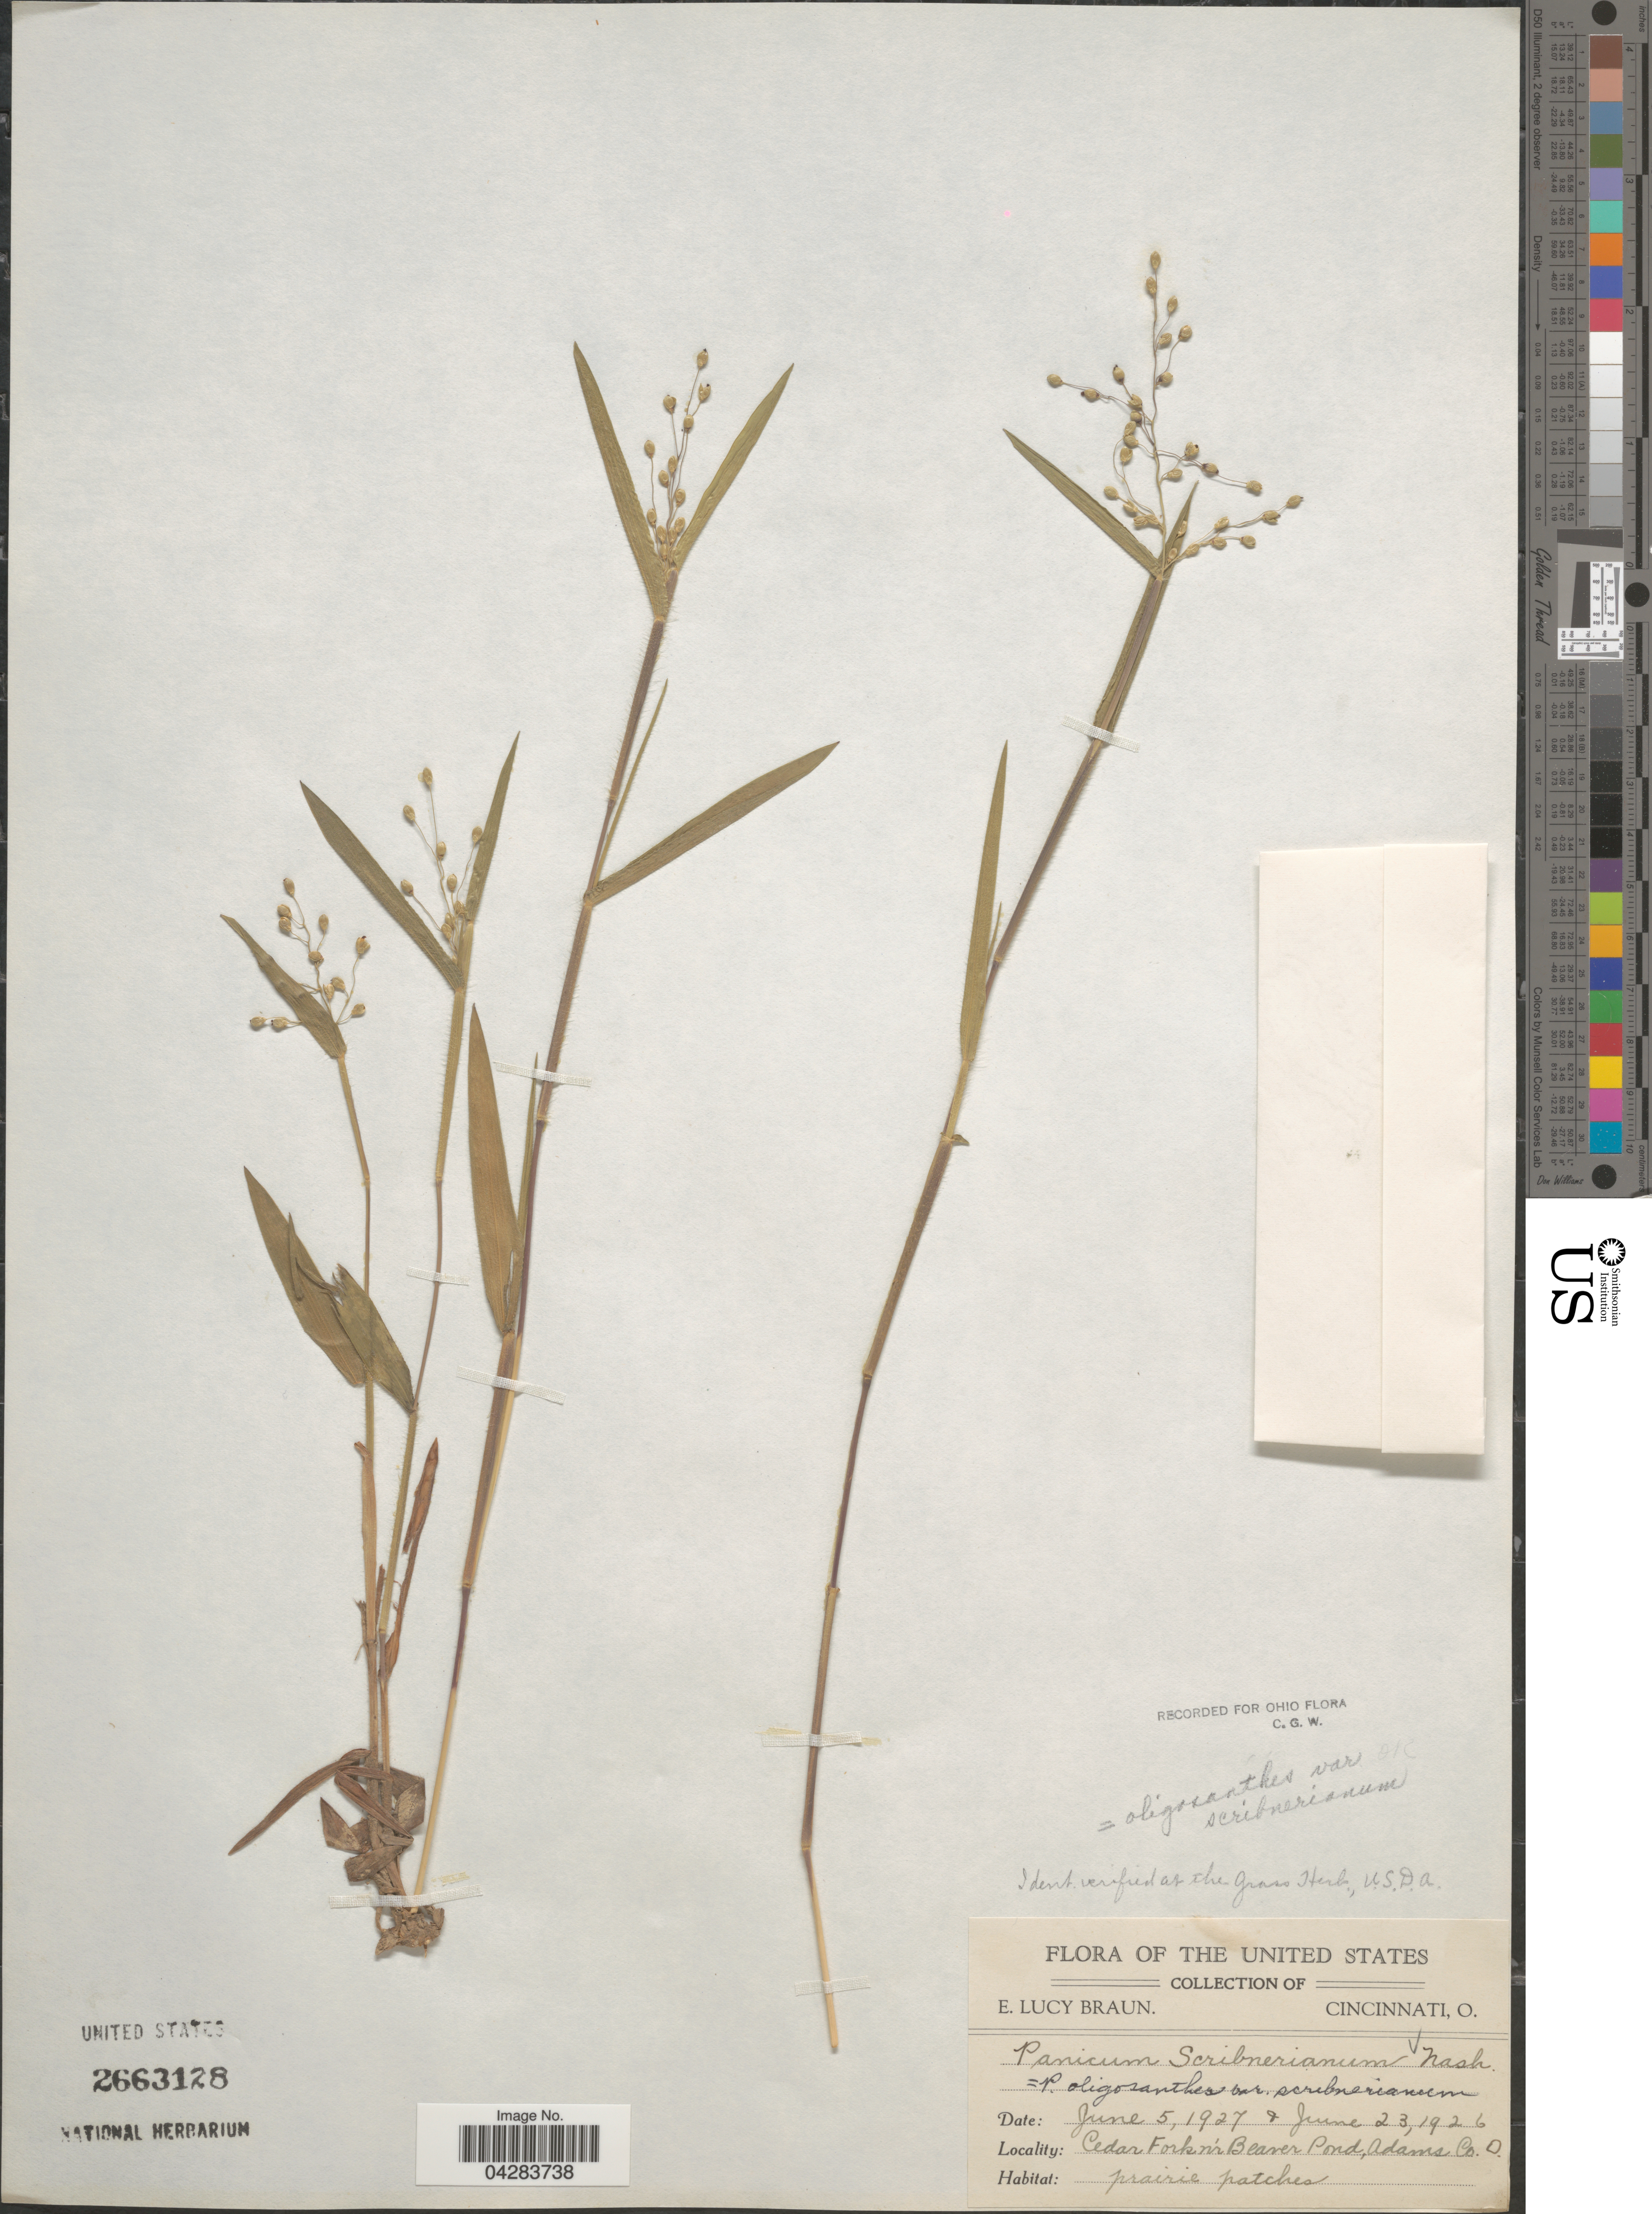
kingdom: Plantae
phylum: Tracheophyta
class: Liliopsida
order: Poales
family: Poaceae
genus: Dichanthelium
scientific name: Dichanthelium oligosanthes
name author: (Schult.) Gould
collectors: E. L. Braun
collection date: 1926-06-23/1927-06-05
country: United States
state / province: Ohio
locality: Cedar Fork nr Beaver Pond, Adams Co.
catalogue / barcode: US 2663128